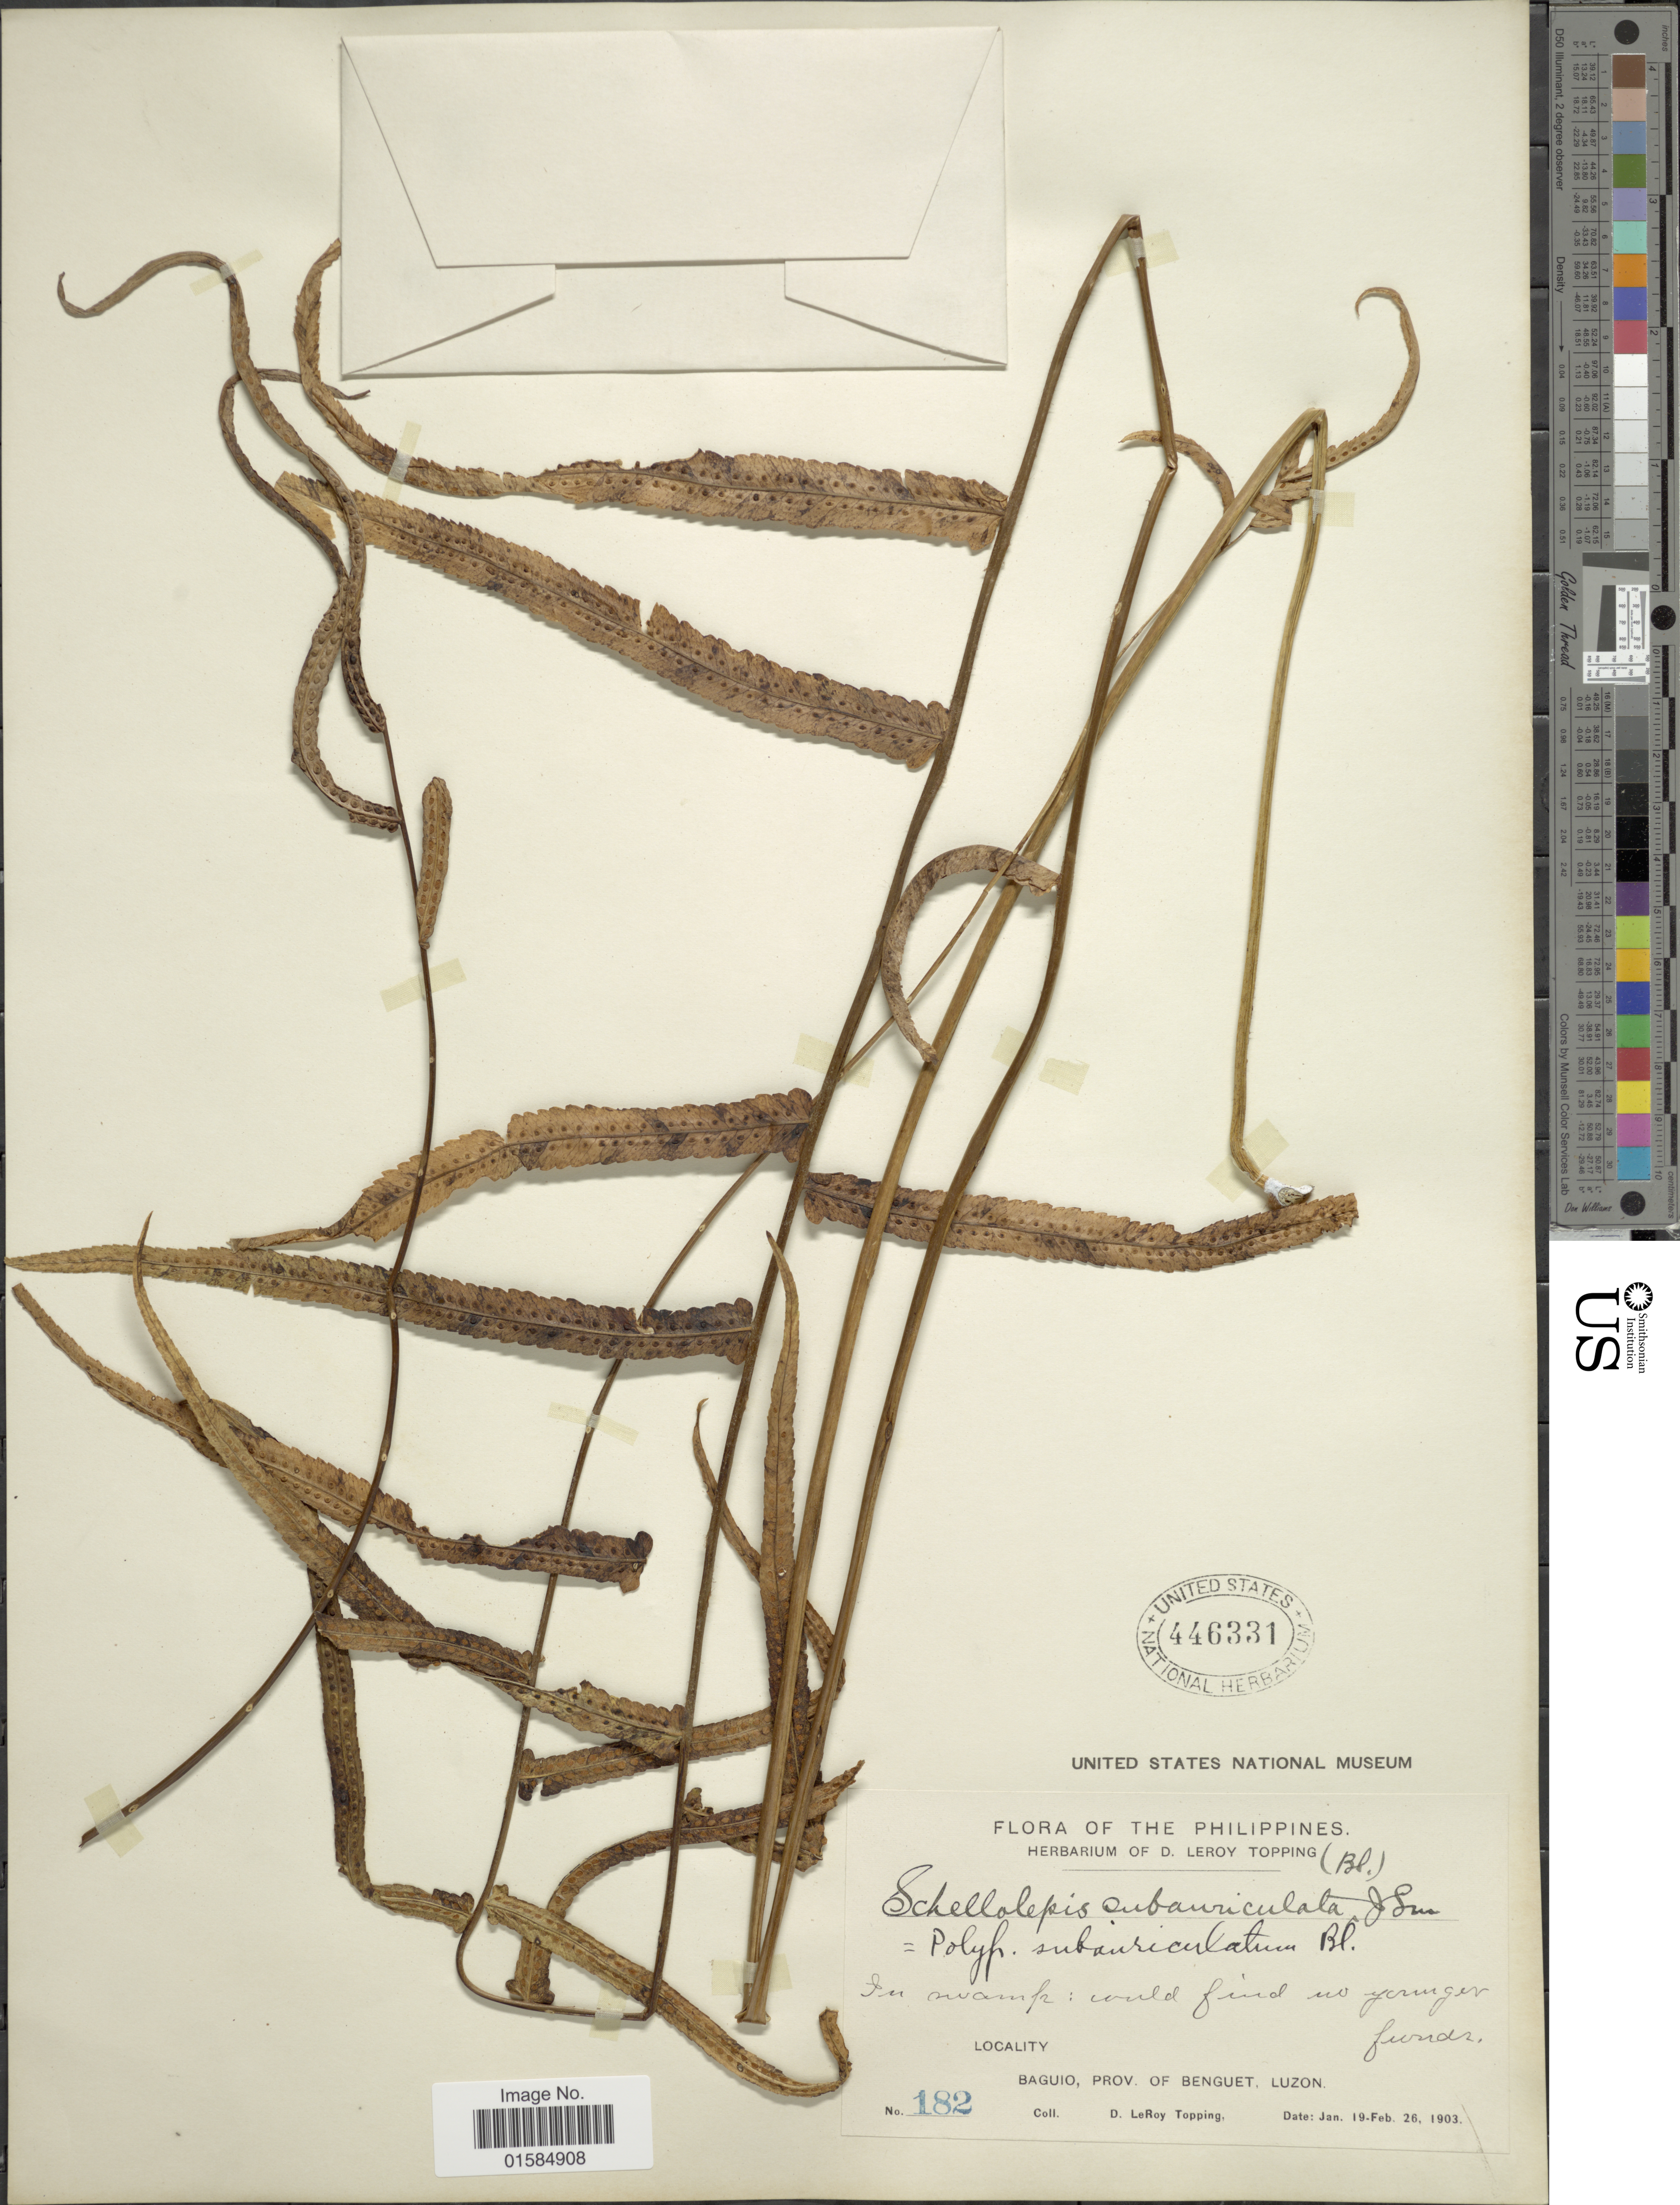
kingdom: Plantae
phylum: Tracheophyta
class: Polypodiopsida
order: Polypodiales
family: Polypodiaceae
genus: Goniophlebium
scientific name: Goniophlebium subauriculatum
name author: (Blume) C. Presl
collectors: D. L. Topping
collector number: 182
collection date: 1903-01-19/1903-02-26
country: Philippines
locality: Baguio, Prov. of Benguet, Luzon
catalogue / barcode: US 446331